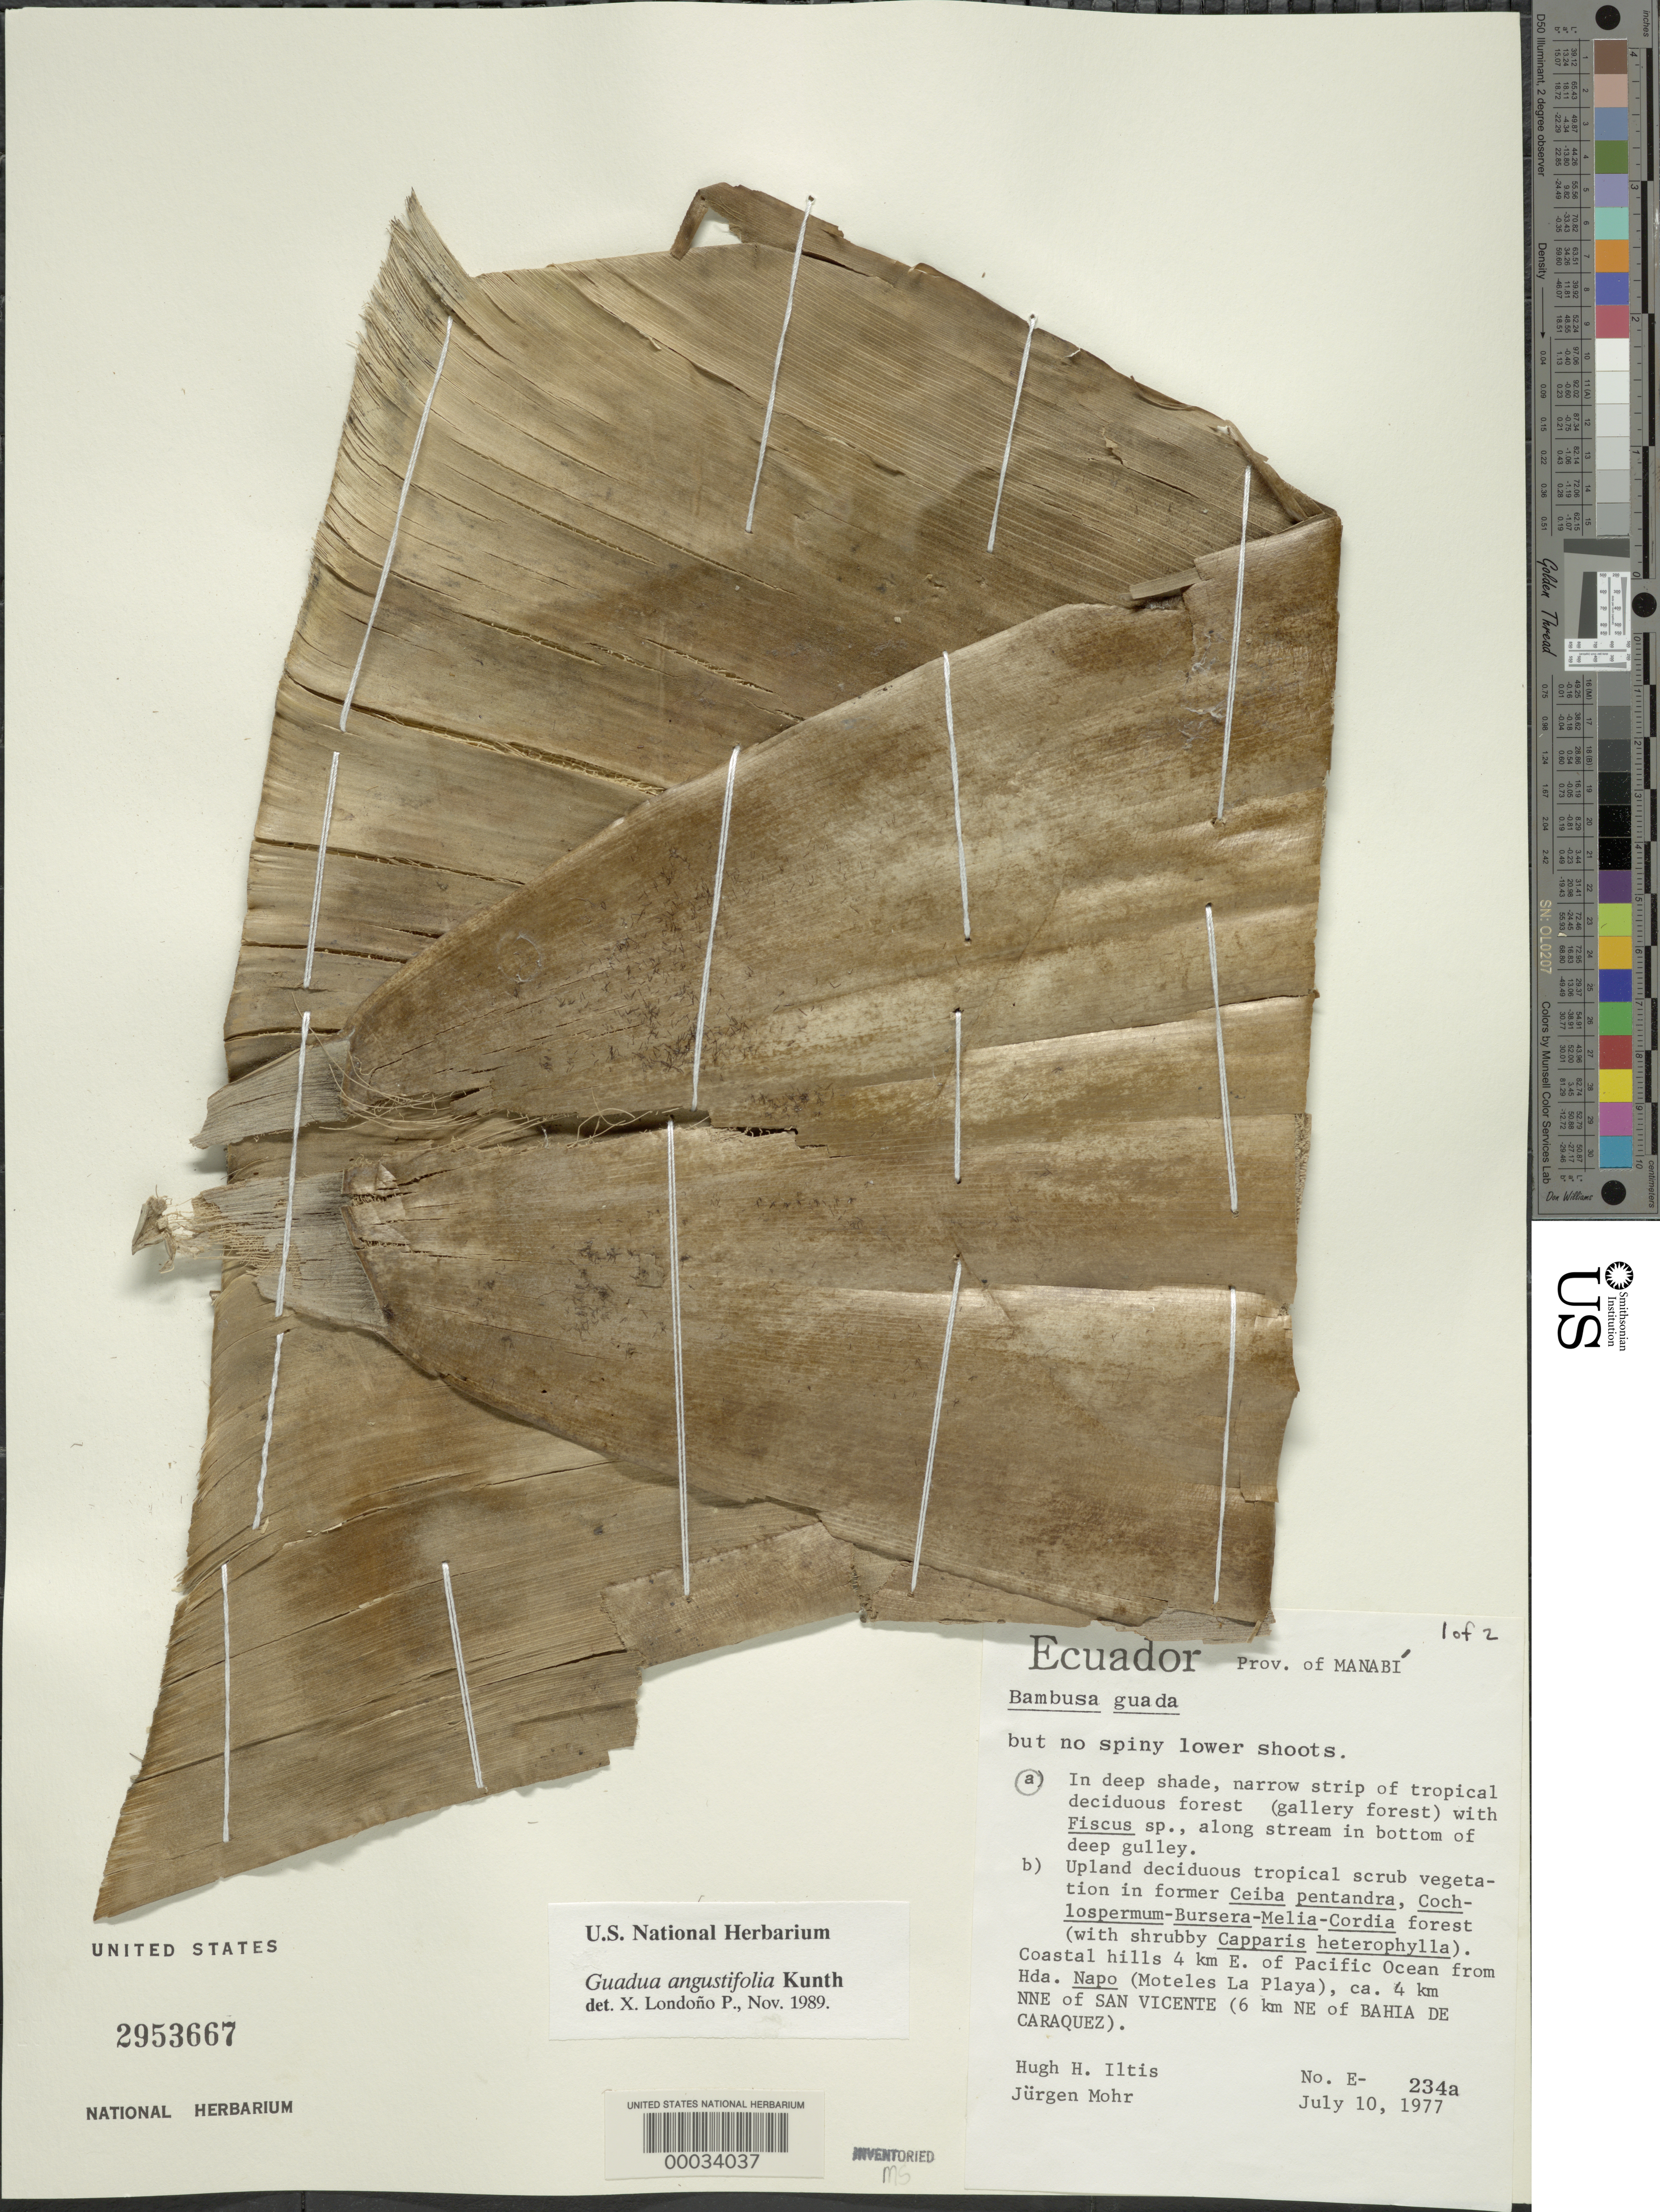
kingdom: Plantae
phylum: Tracheophyta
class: Liliopsida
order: Poales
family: Poaceae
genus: Guadua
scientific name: Guadua angustifolia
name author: Kunth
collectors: H. H. Iltis & J. Mohr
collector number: E-234a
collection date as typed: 10 Jul 1977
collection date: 1977-07-10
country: Ecuador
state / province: Napo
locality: San vincente, bahia de caraquez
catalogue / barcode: US 2953667